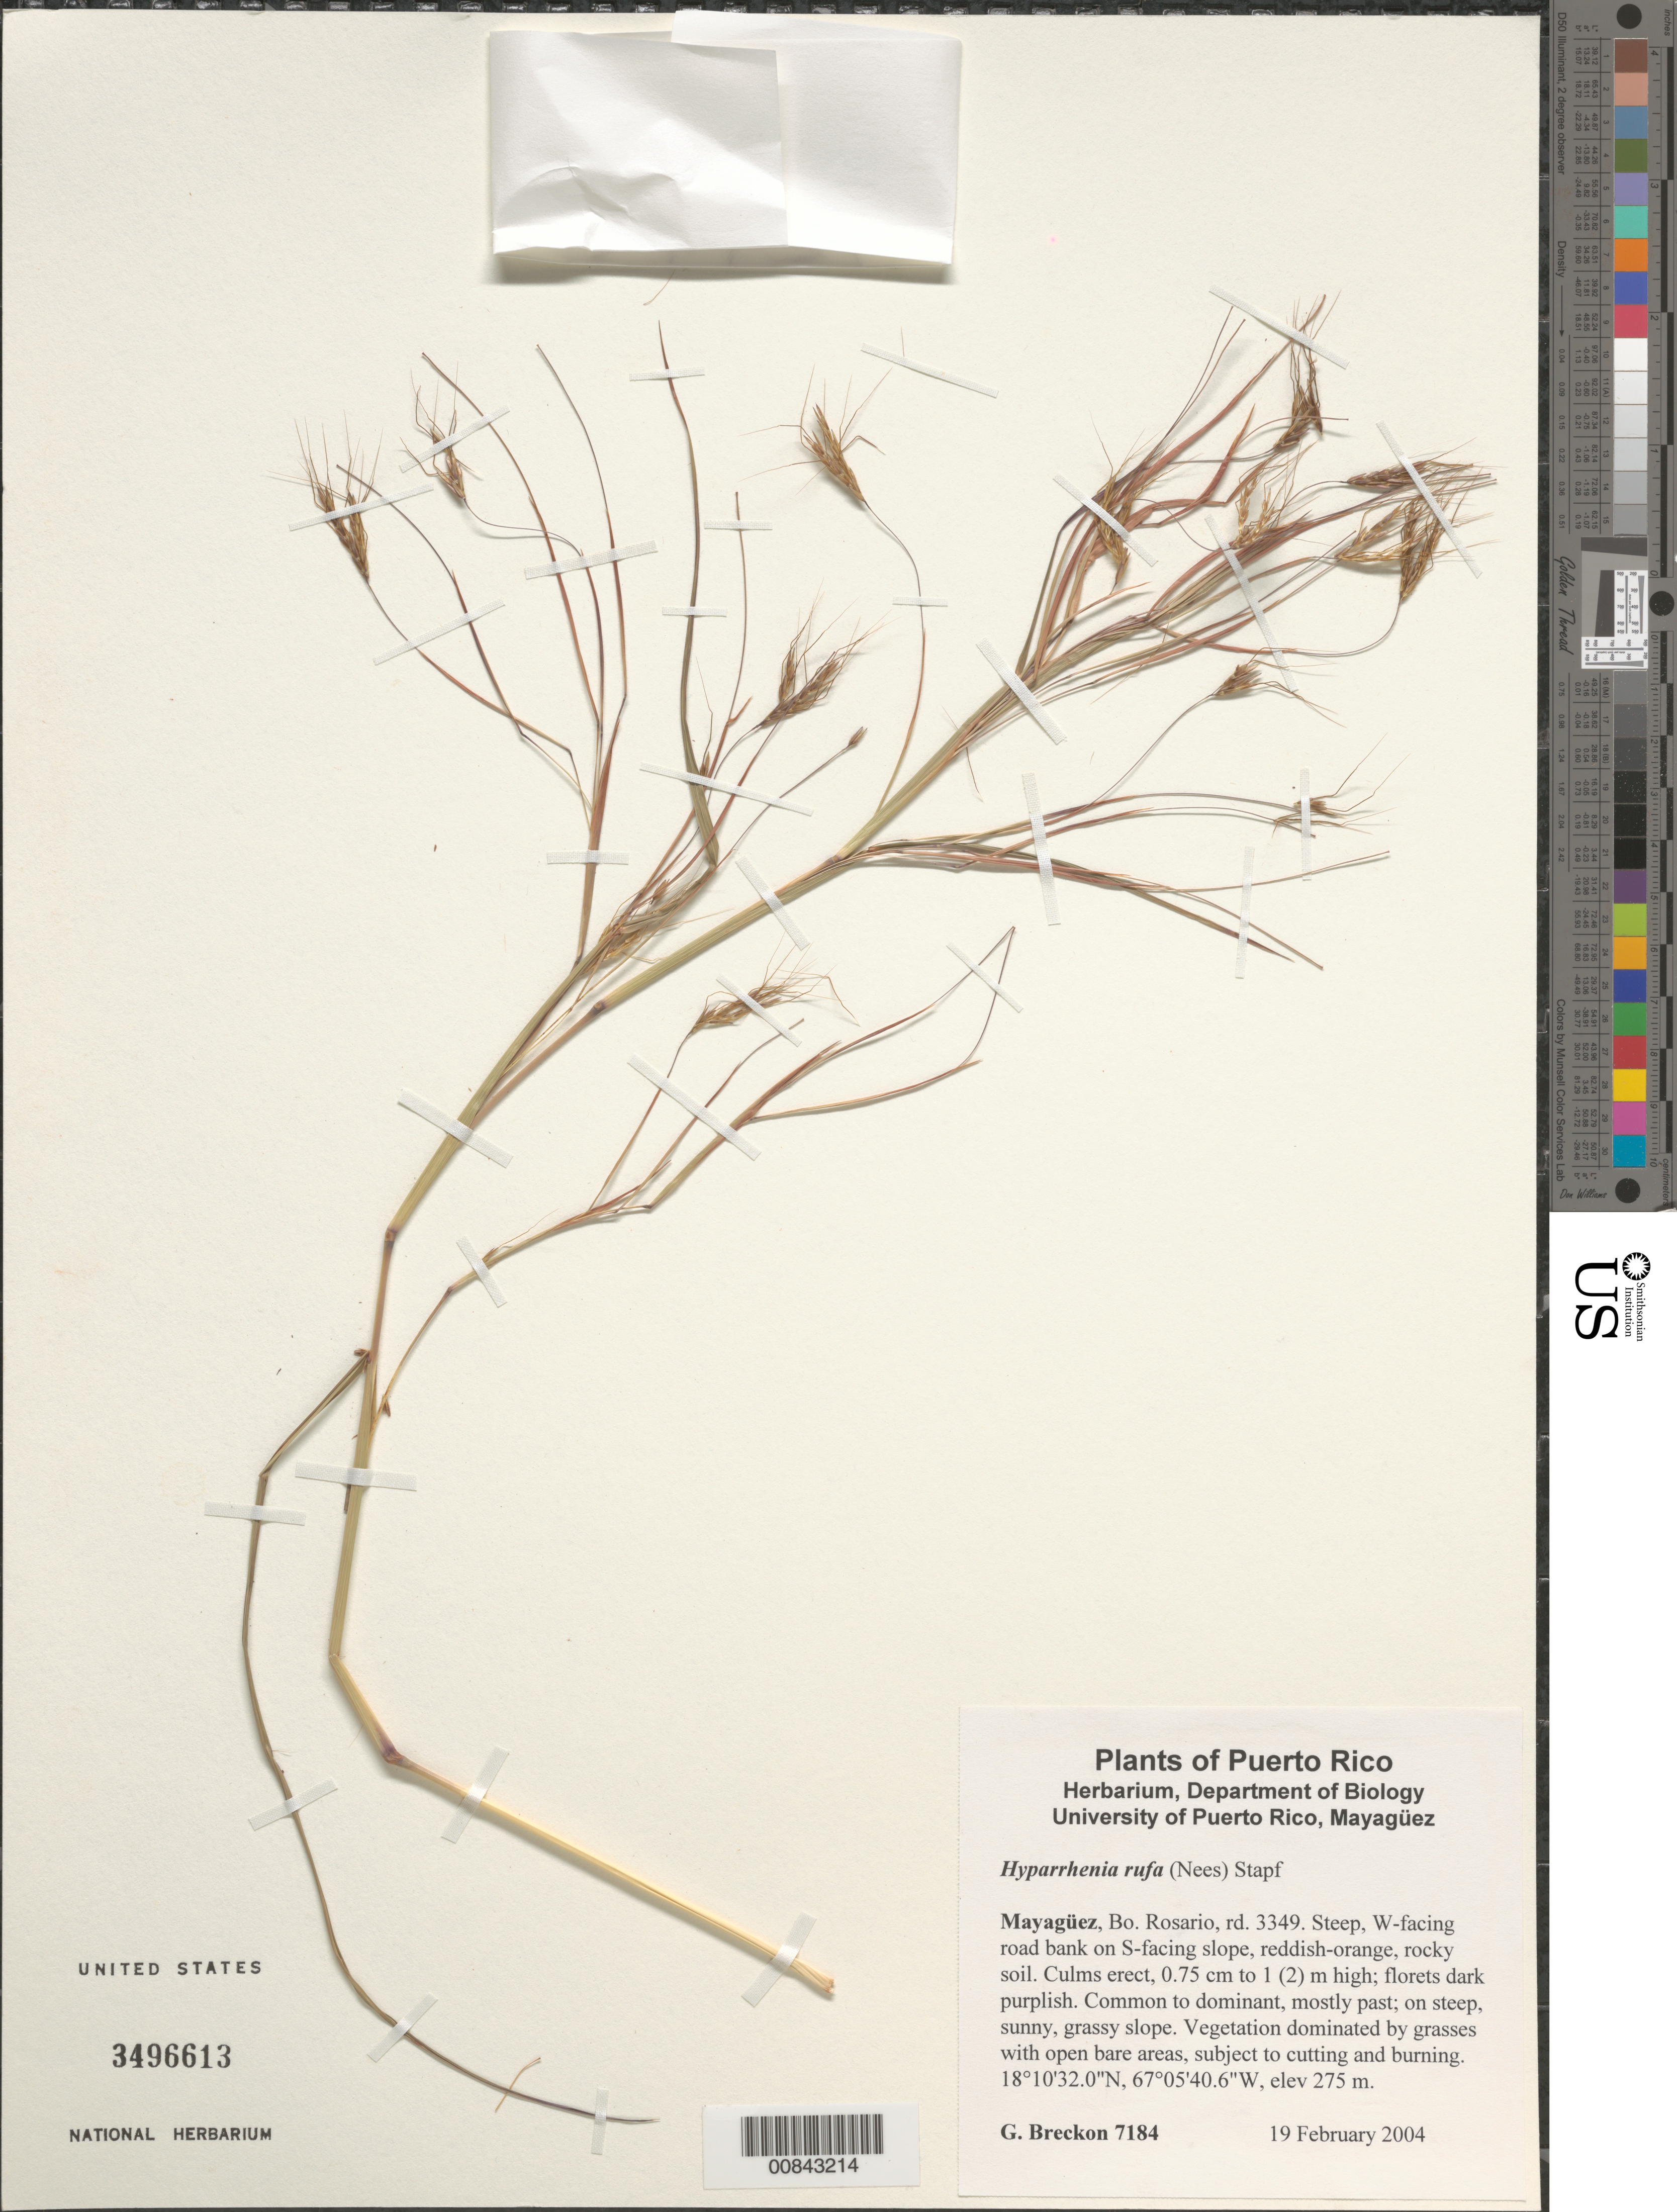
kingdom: Plantae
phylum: Tracheophyta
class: Liliopsida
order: Poales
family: Poaceae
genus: Hyparrhenia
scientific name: Hyparrhenia rufa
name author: (Nees) Stapf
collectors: G. Breckon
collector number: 7184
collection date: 2004-02-19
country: Puerto Rico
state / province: Mayagüez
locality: Bo. Rosario, rd. 3349. Steep, W-facing road bank on S-facing slope, reddish-orange, rocky soil.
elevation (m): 275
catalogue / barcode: US 3496613